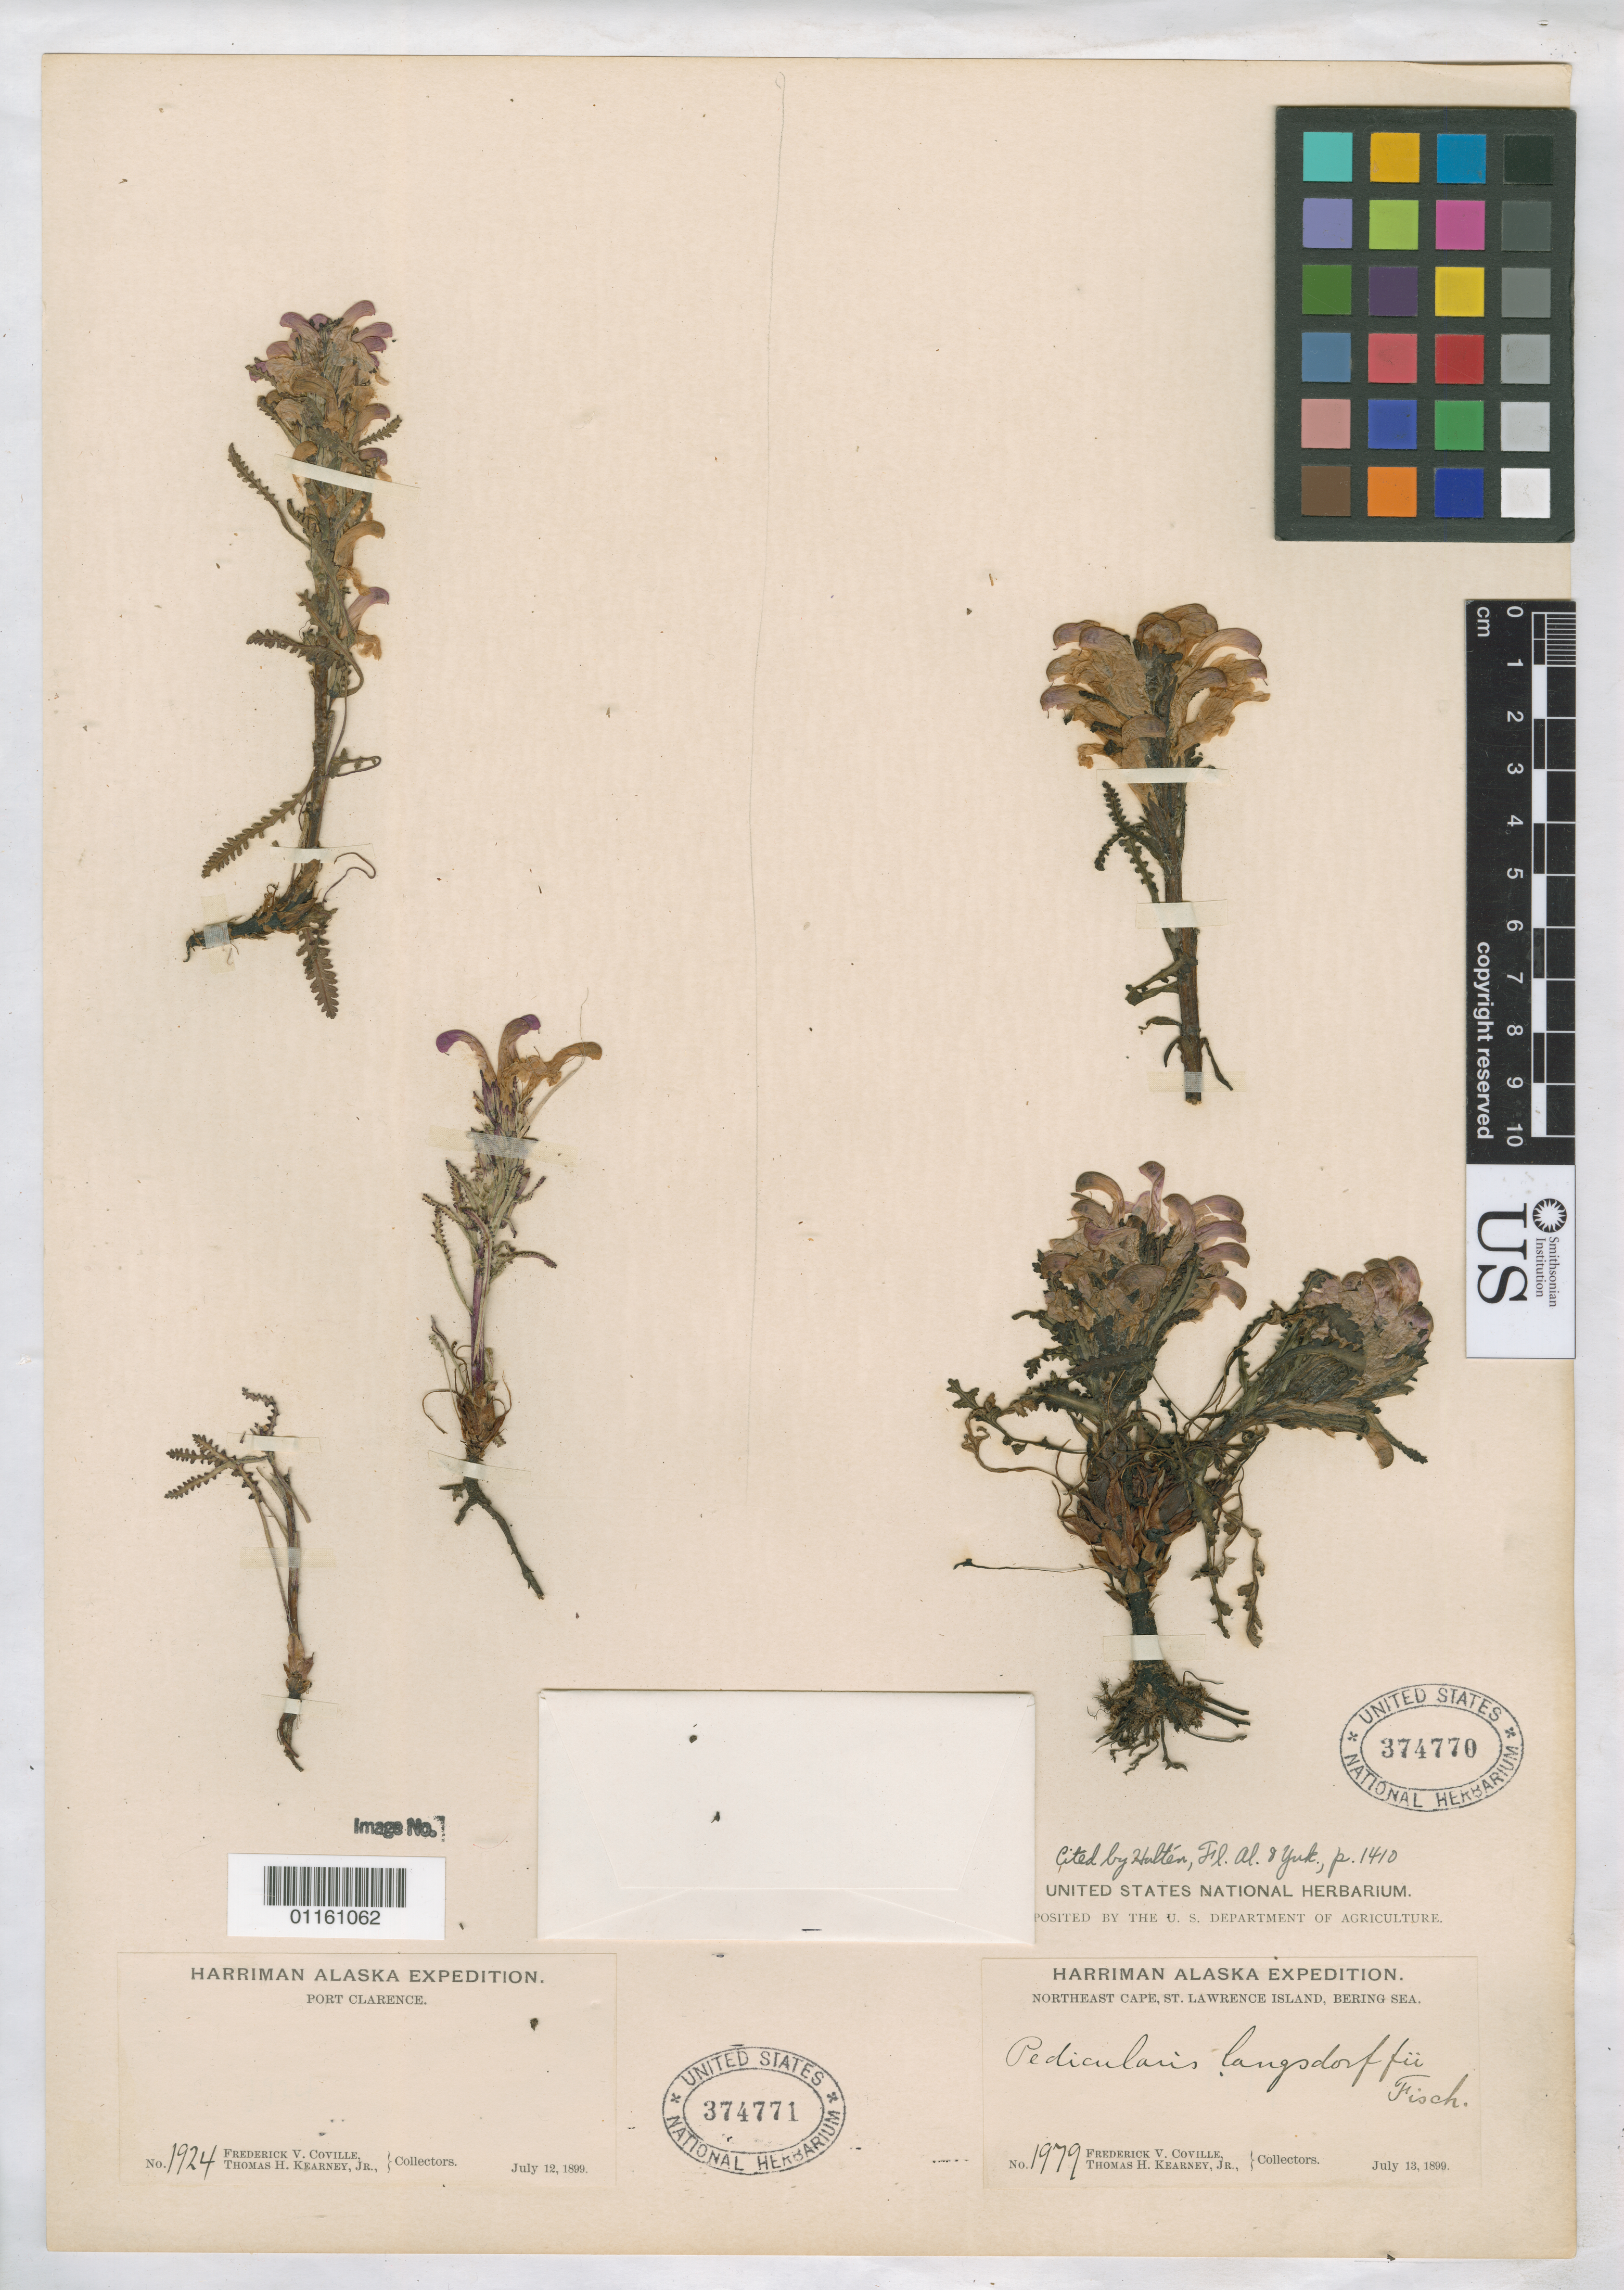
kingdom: Plantae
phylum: Tracheophyta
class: Magnoliopsida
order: Lamiales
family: Orobanchaceae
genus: Pedicularis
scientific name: Pedicularis langsdorffii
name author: Fisch. ex Steven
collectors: F. V. Coville & T. H. Kearney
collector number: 1979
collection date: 1899-07-13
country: United States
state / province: Alaska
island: St. Lawrence Island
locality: Northeast Cape, St. Lawrence Island, Bering Sea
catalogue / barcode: US 374770-2